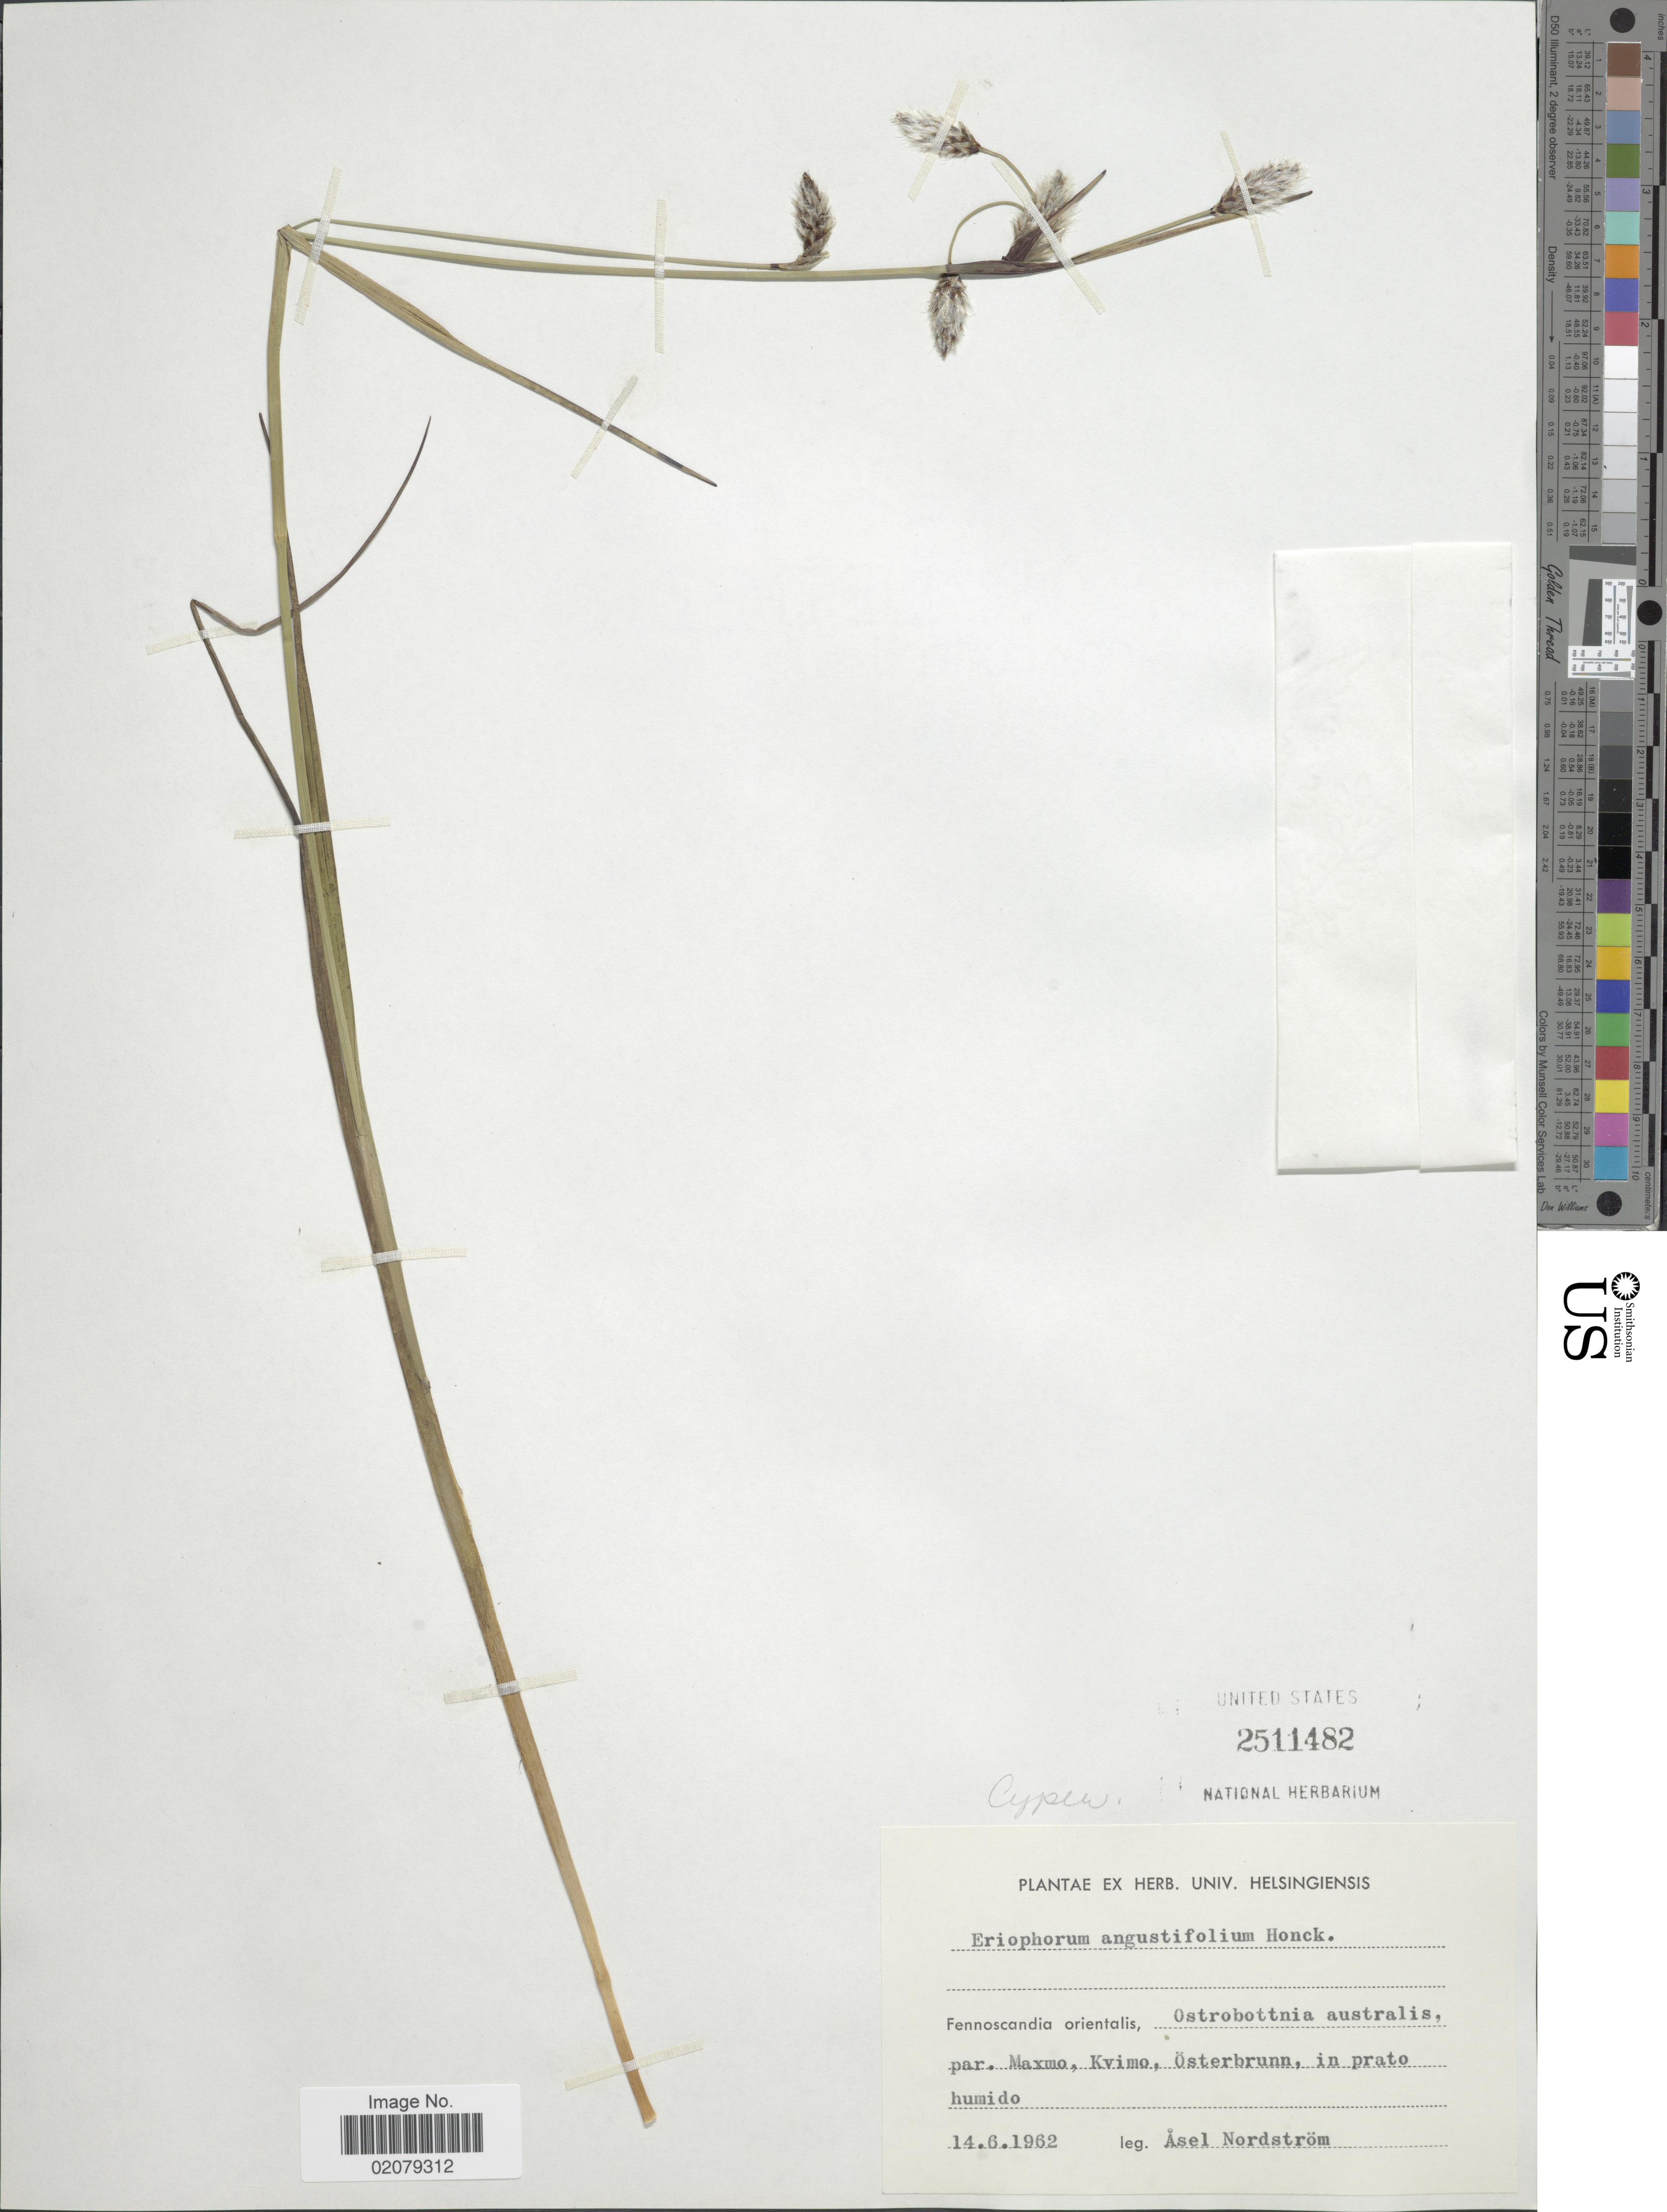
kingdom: Plantae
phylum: Tracheophyta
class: Liliopsida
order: Poales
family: Cyperaceae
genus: Eriophorum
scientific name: Eriophorum angustifolium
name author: Honck.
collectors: A. Nordström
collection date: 1962-06-14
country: Finland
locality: Fennoscandia orientalis, Ostrobottnia australis, par. Maxmo, Kvimo, Osterbrunn, in prato humido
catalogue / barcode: US 2511482